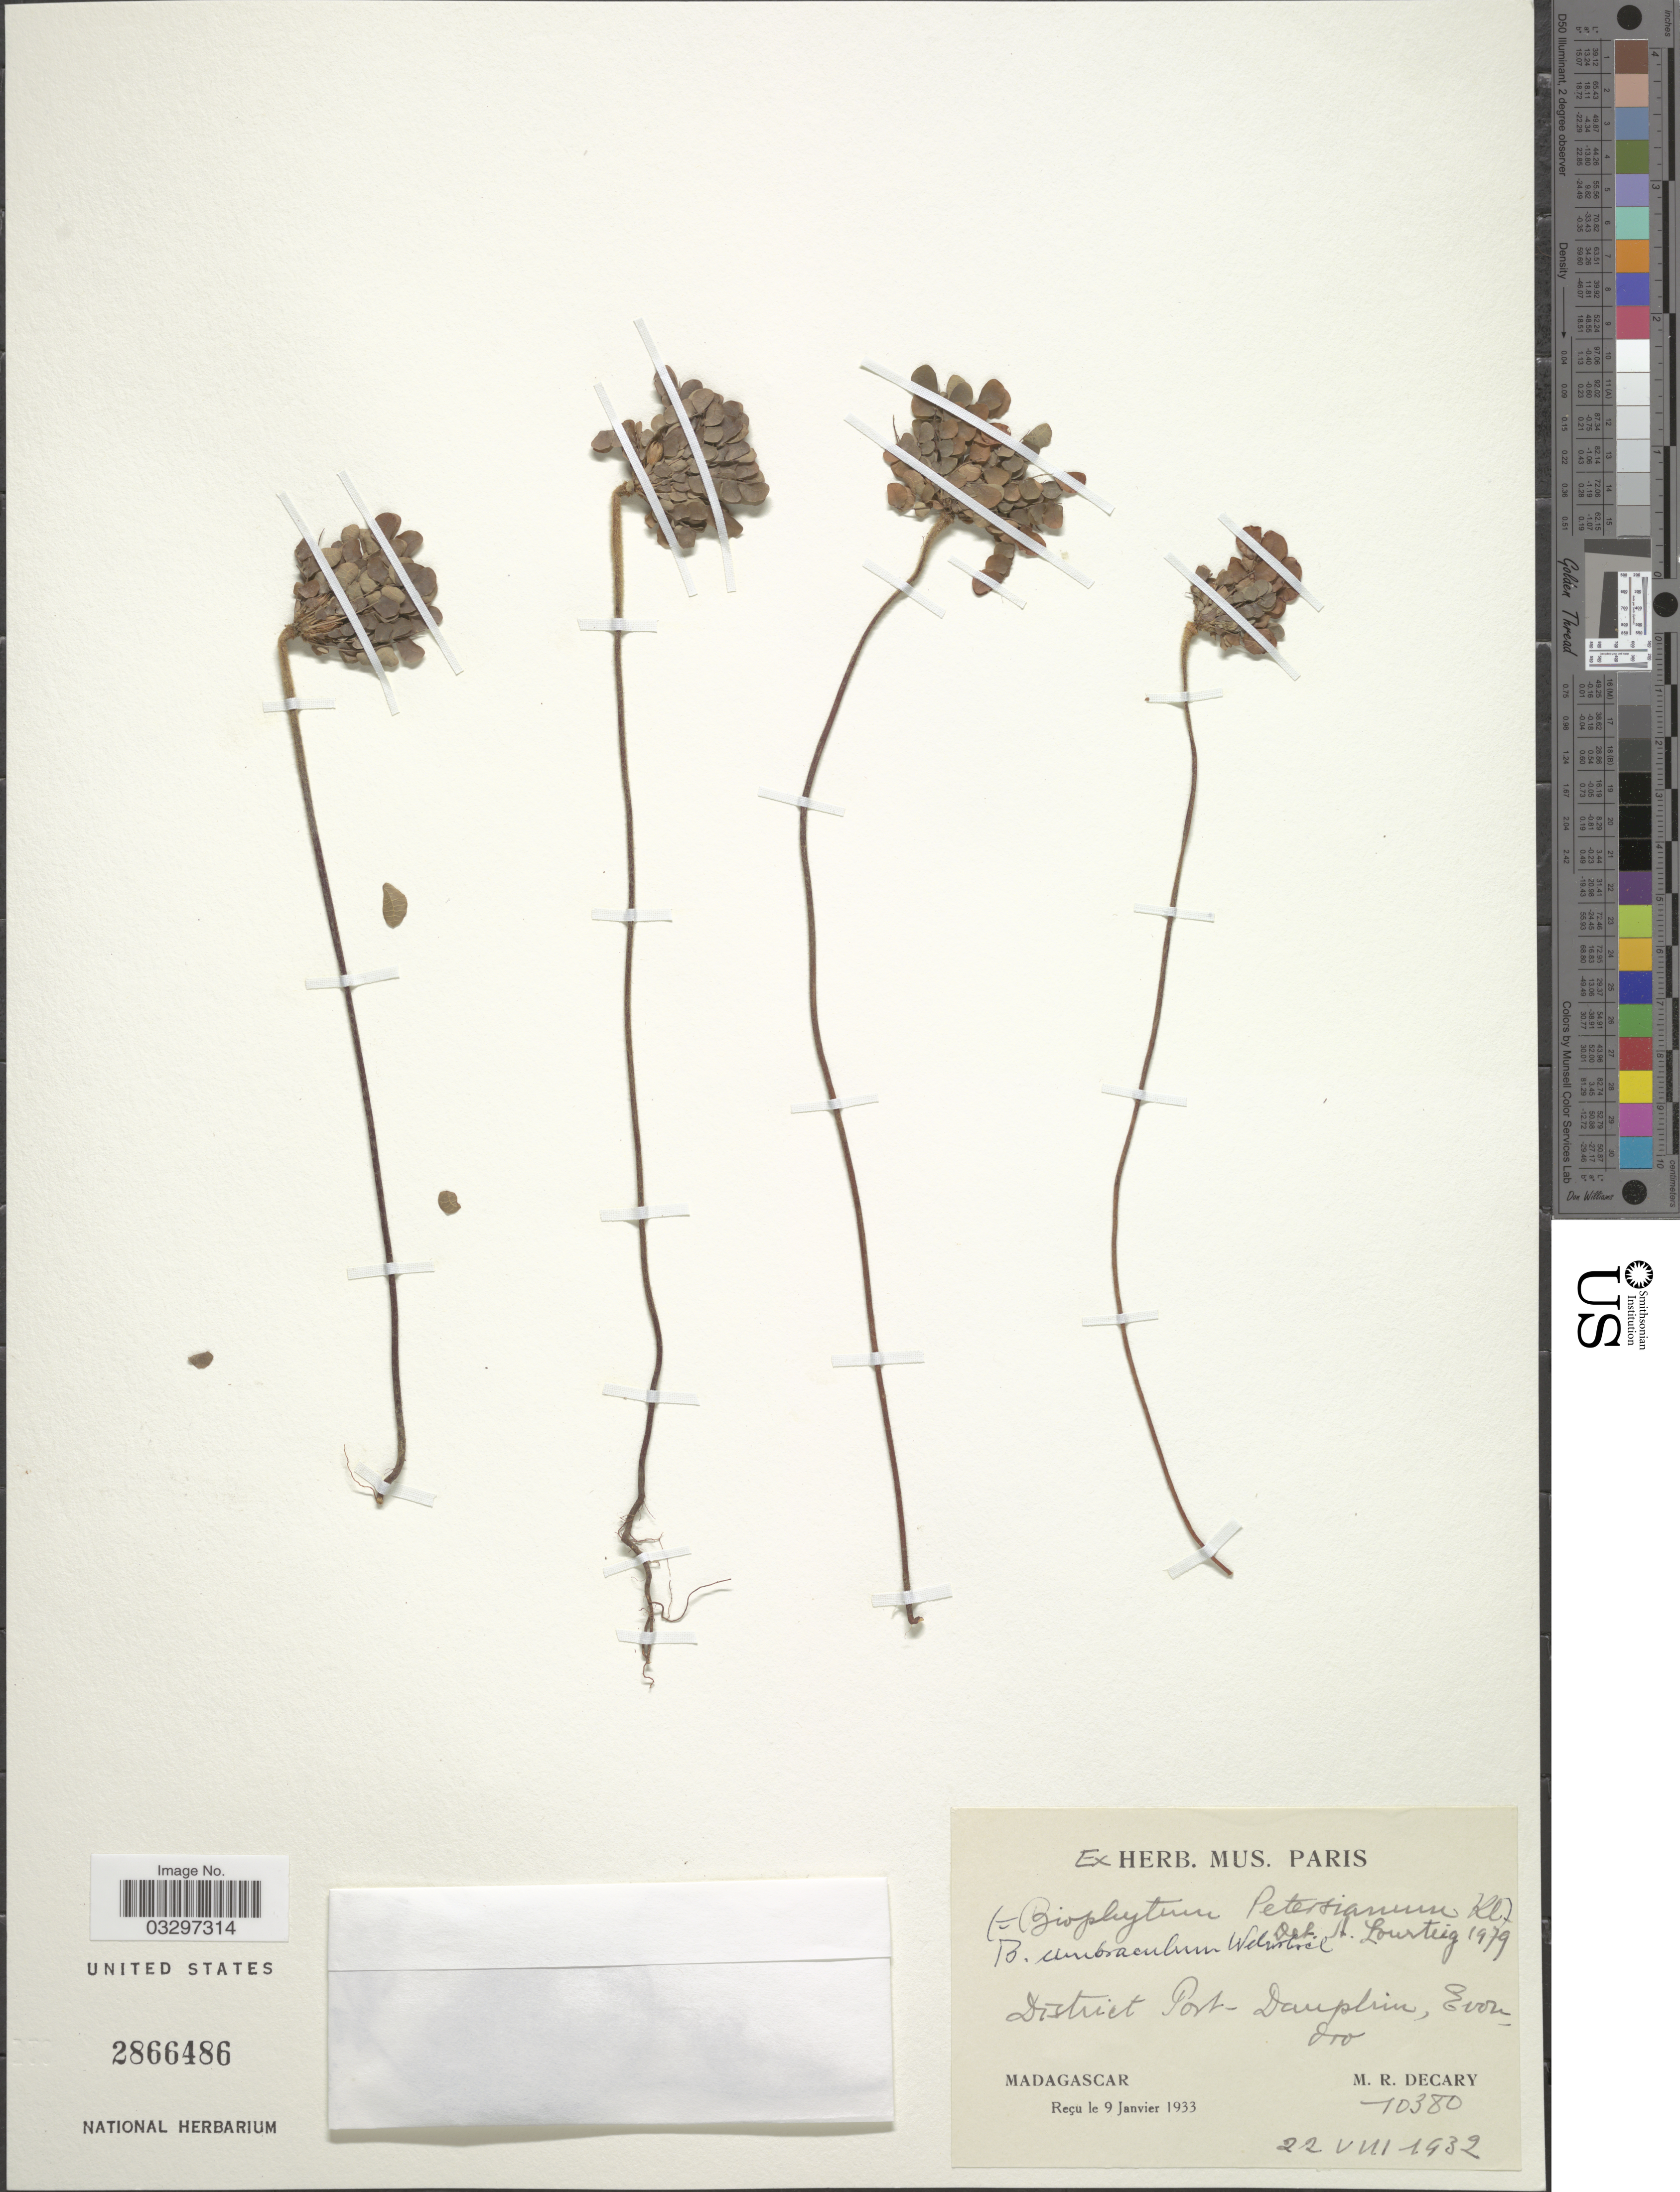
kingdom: Plantae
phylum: Tracheophyta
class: Magnoliopsida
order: Oxalidales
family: Oxalidaceae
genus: Biophytum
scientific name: Biophytum umbraculum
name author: Welw.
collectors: R. Decary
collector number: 10380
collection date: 1932-08-22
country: Madagascar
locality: District Port-Dauphin, Evondro.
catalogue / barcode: US 2866486